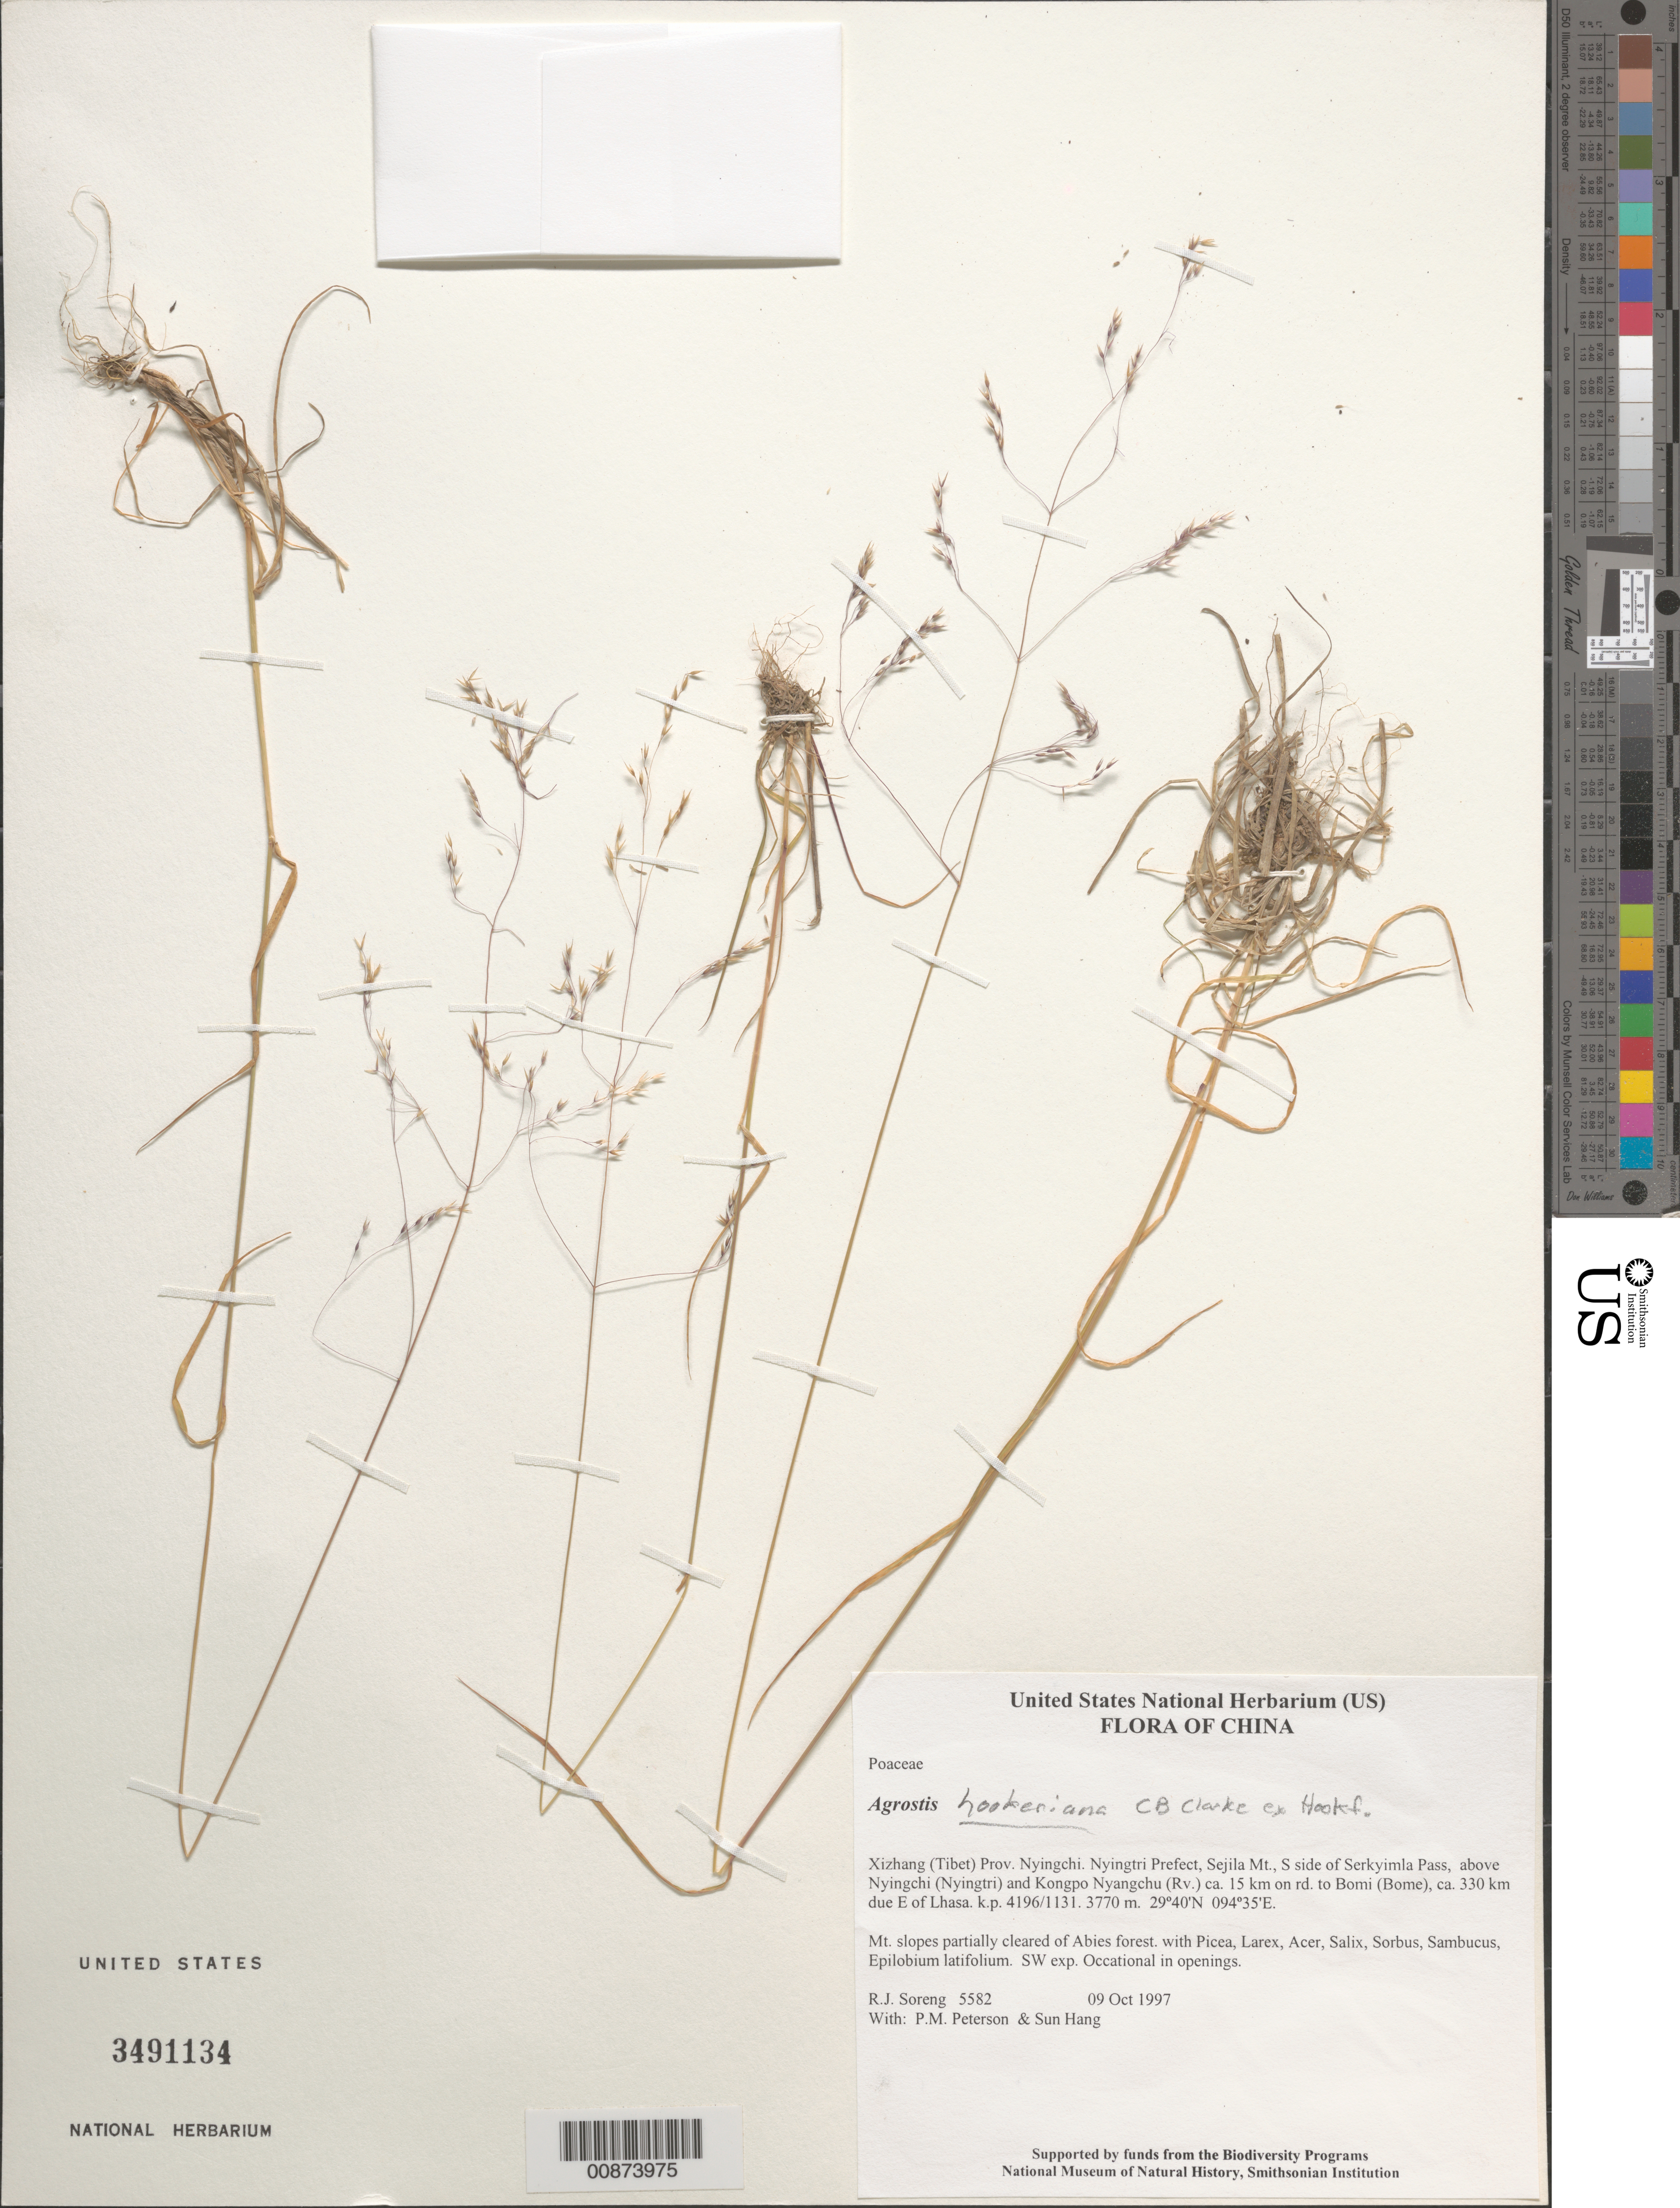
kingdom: Plantae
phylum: Tracheophyta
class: Liliopsida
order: Poales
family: Poaceae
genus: Agrostis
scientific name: Agrostis hookeriana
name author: C.B. Clarke ex Hook. f.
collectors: R. J. Soreng, P. M. Peterson & Sun Hang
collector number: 5582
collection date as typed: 09 Oct 1997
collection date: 1997-10-09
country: China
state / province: Xizang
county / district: Nyingchi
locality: Nyingtri Prefect, Sejila Mt., S side of Serkyimla Pass, above Nyingchi (Nyingtri) and Kongpo Nyangchu (Rv.) ca. 15 km on rd. to Bomi (Bome), ca. 330 km due E of Lhasa. k.p. 4196/1131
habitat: Mt. slopes partially cleared of Abies forest. with Picea, Larex, Acer, Salix, Sorbus, Sambucus, Epilobium latifolium. SW exp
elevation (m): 3770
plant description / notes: KUN, PE, US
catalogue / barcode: US 3491134